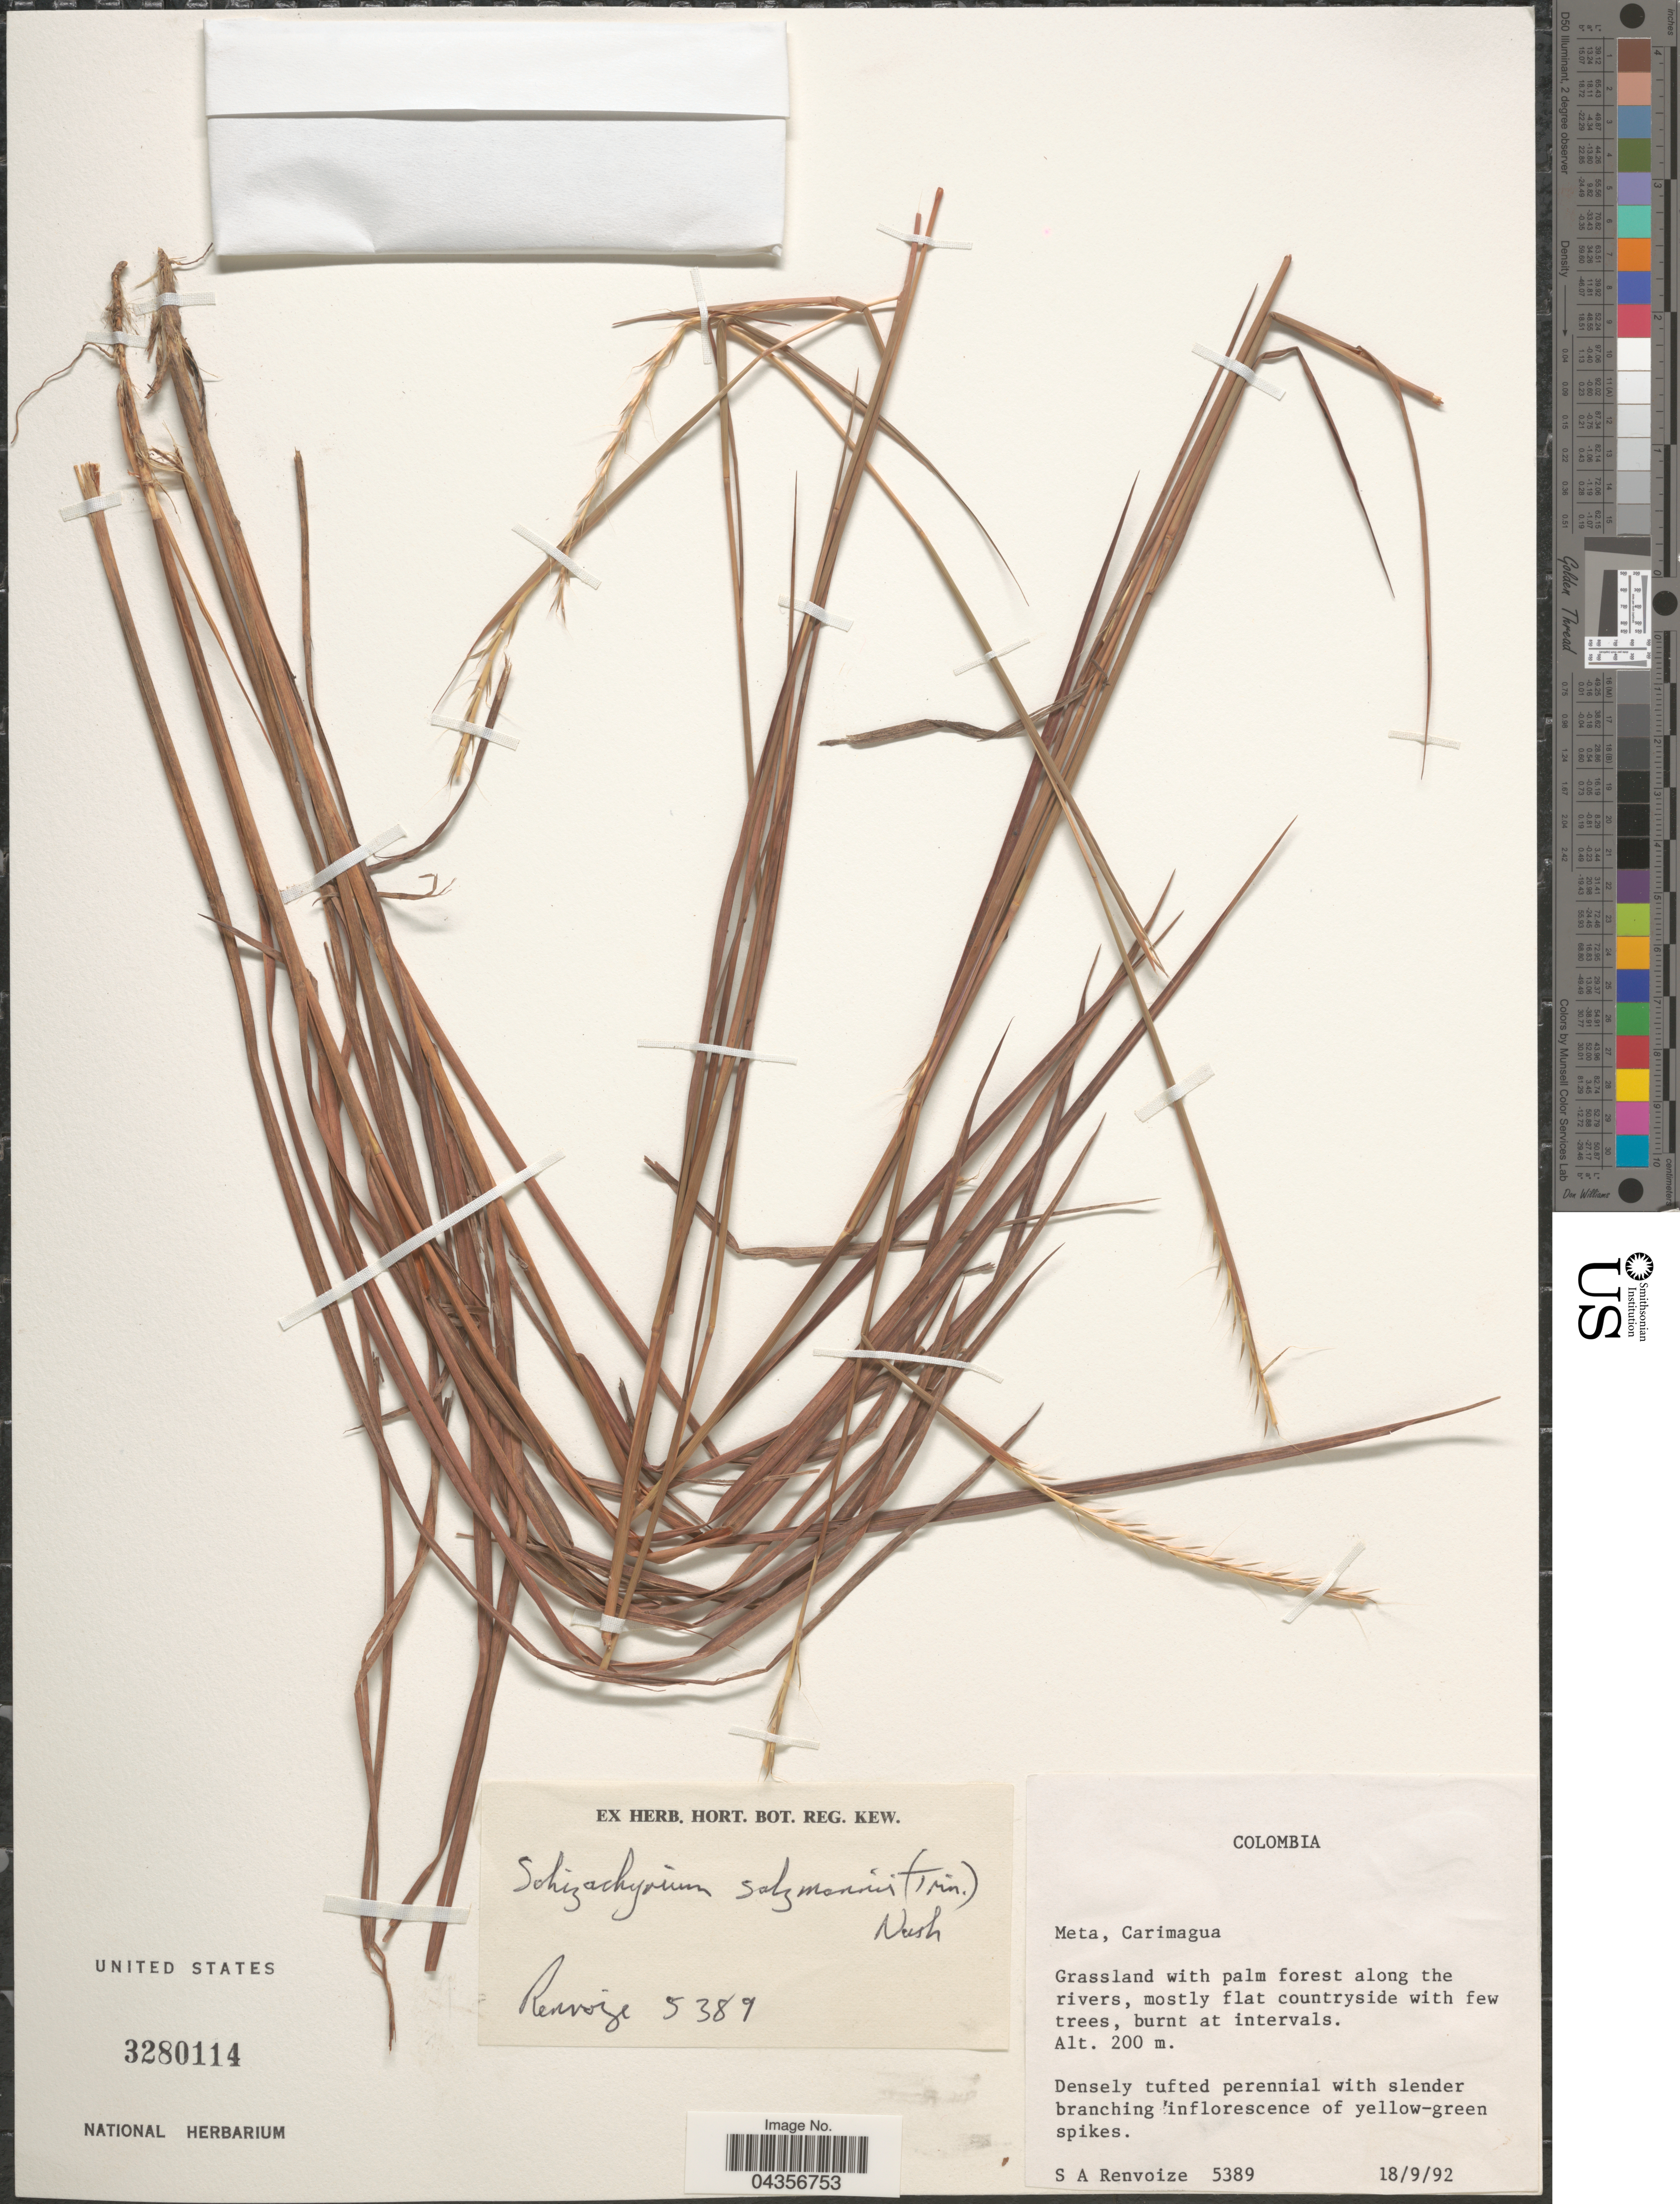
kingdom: Plantae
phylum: Tracheophyta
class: Liliopsida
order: Poales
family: Poaceae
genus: Schizachyrium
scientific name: Schizachyrium salzmanii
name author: (Trin. ex Steud.) Nash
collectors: S. A. Renvoize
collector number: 5389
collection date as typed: Transcribed d/m/y: 18/9/92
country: Colombia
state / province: Meta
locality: Meta, Carimagua.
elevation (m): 200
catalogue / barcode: US 3280114